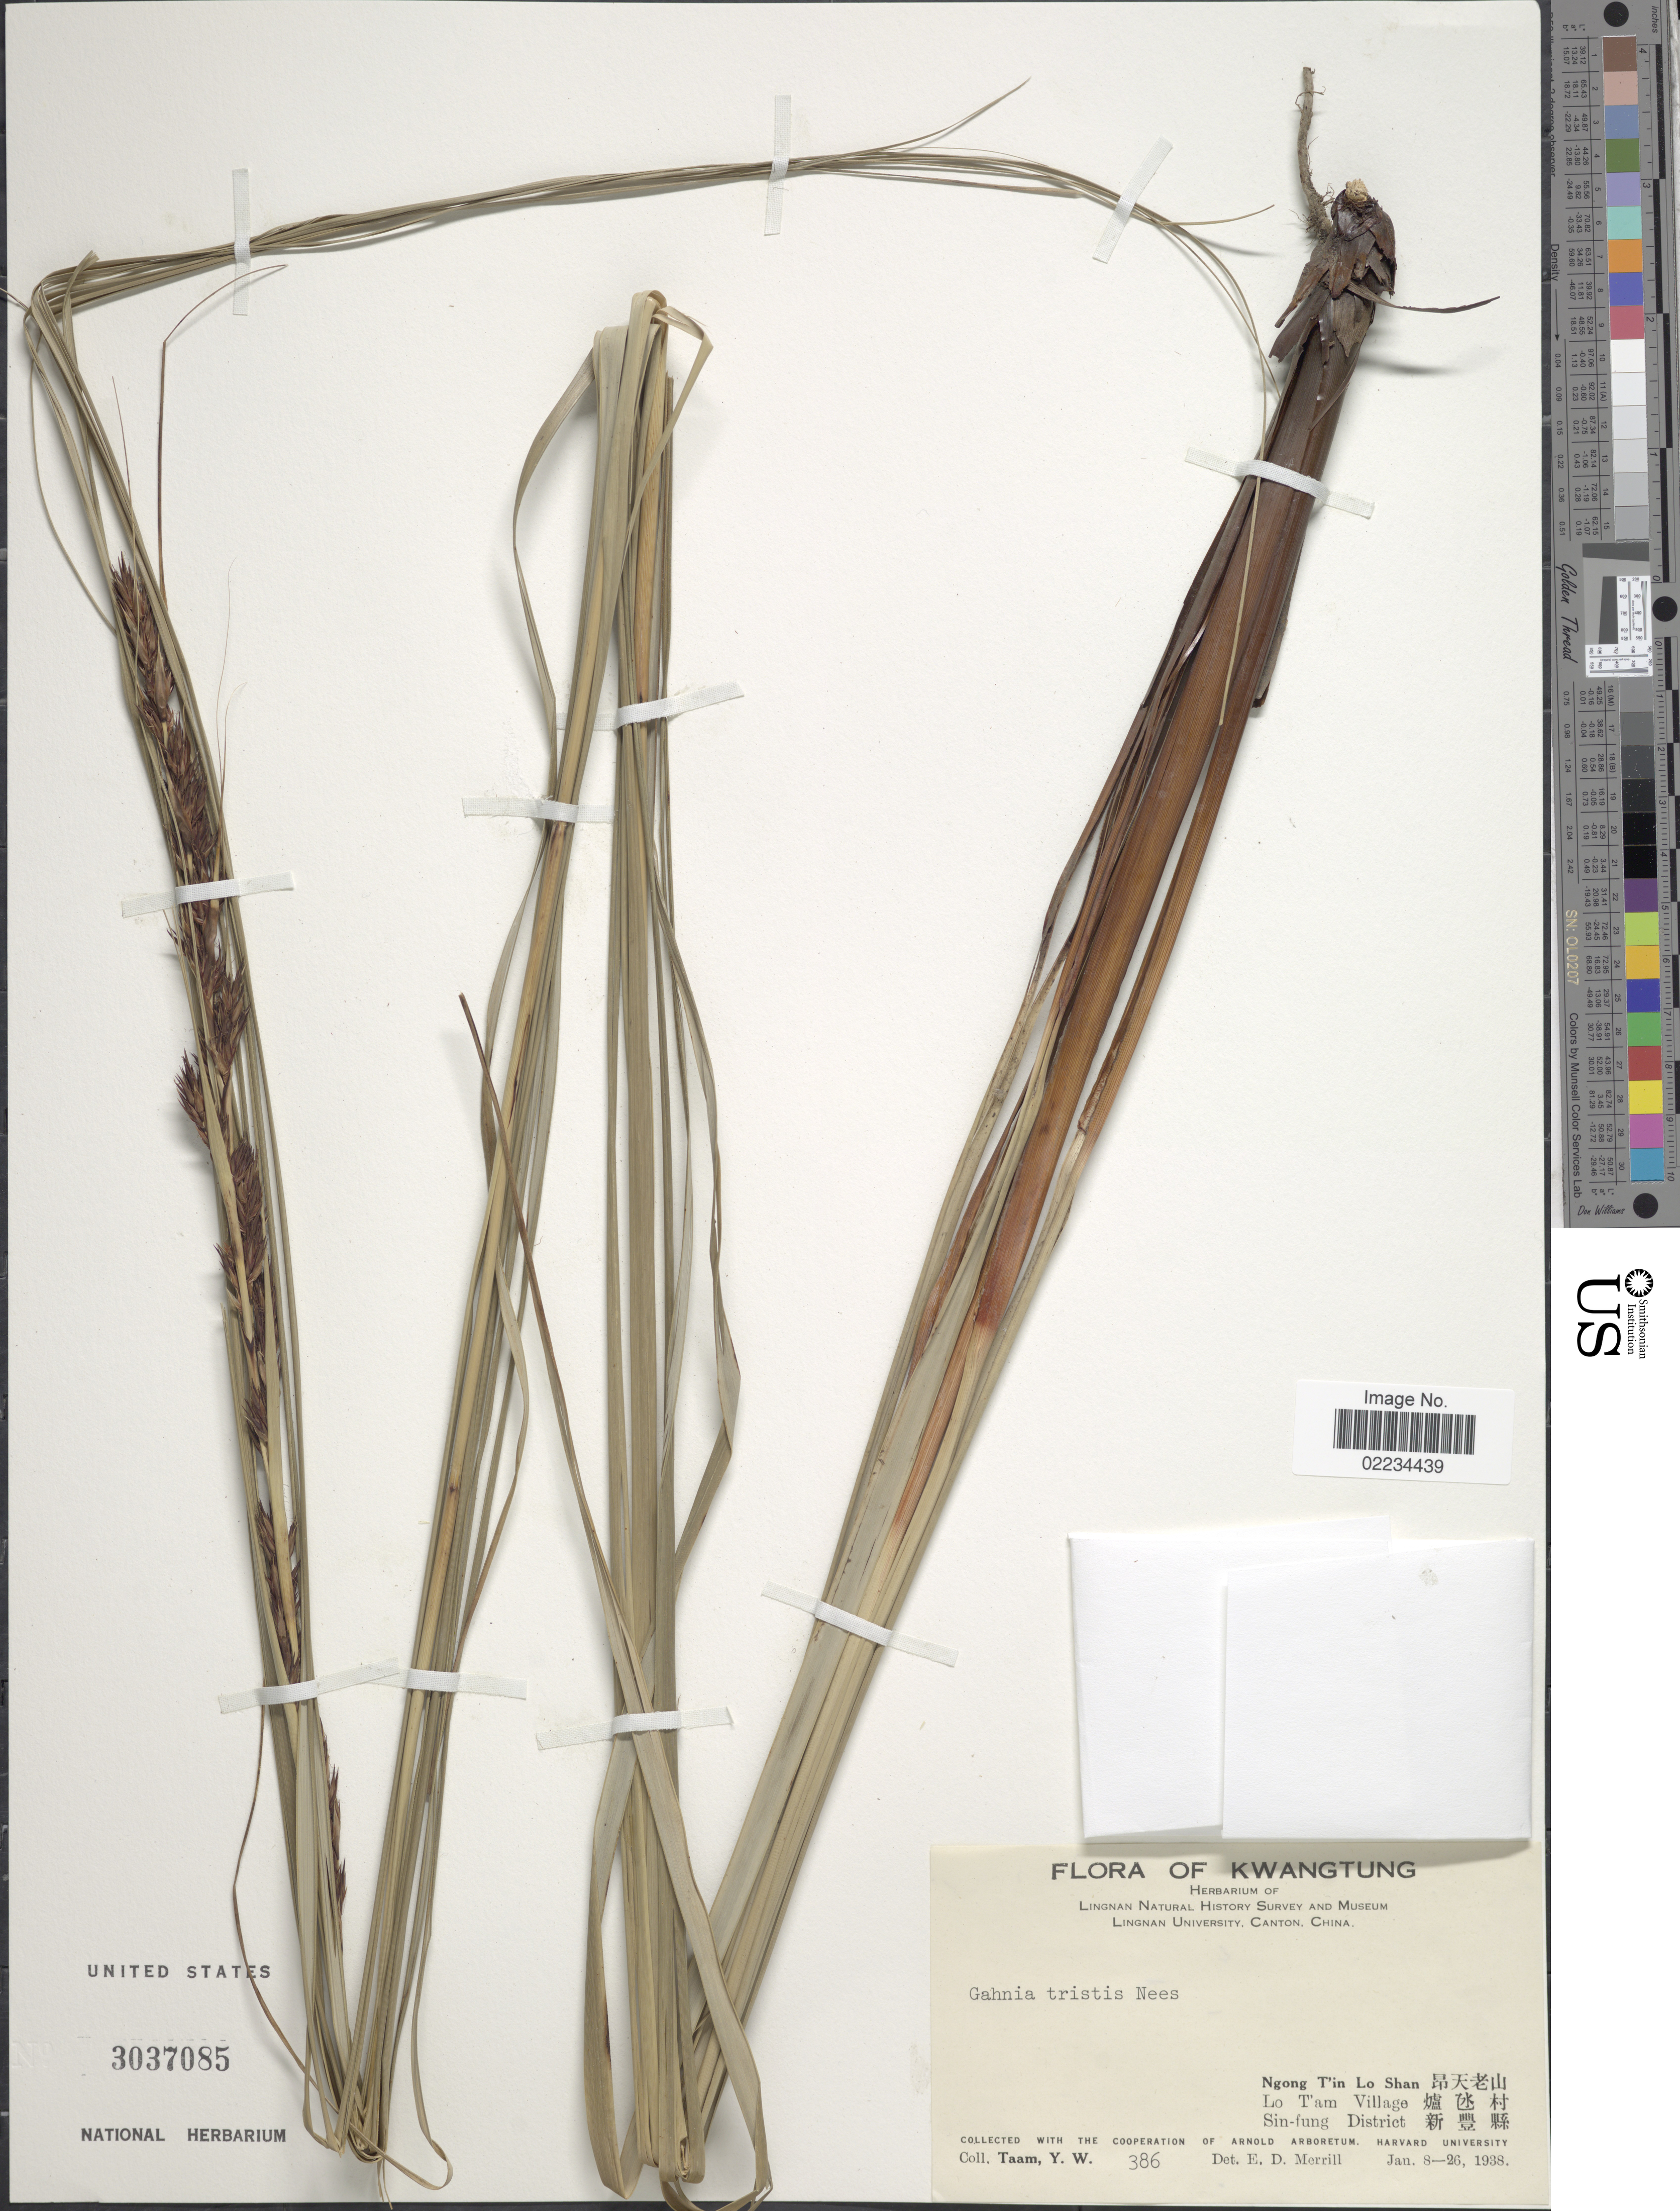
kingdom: Plantae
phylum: Tracheophyta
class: Liliopsida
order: Poales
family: Cyperaceae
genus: Gahnia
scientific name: Gahnia tristis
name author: Nees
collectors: Y. W. Taam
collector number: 386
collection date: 1938-01-08/1938-01-26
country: China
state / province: Guangdong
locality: Kwangtung, Ngong T'in Lo Shan, Lo T'am Village, Sin-fung District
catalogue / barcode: US 3037085